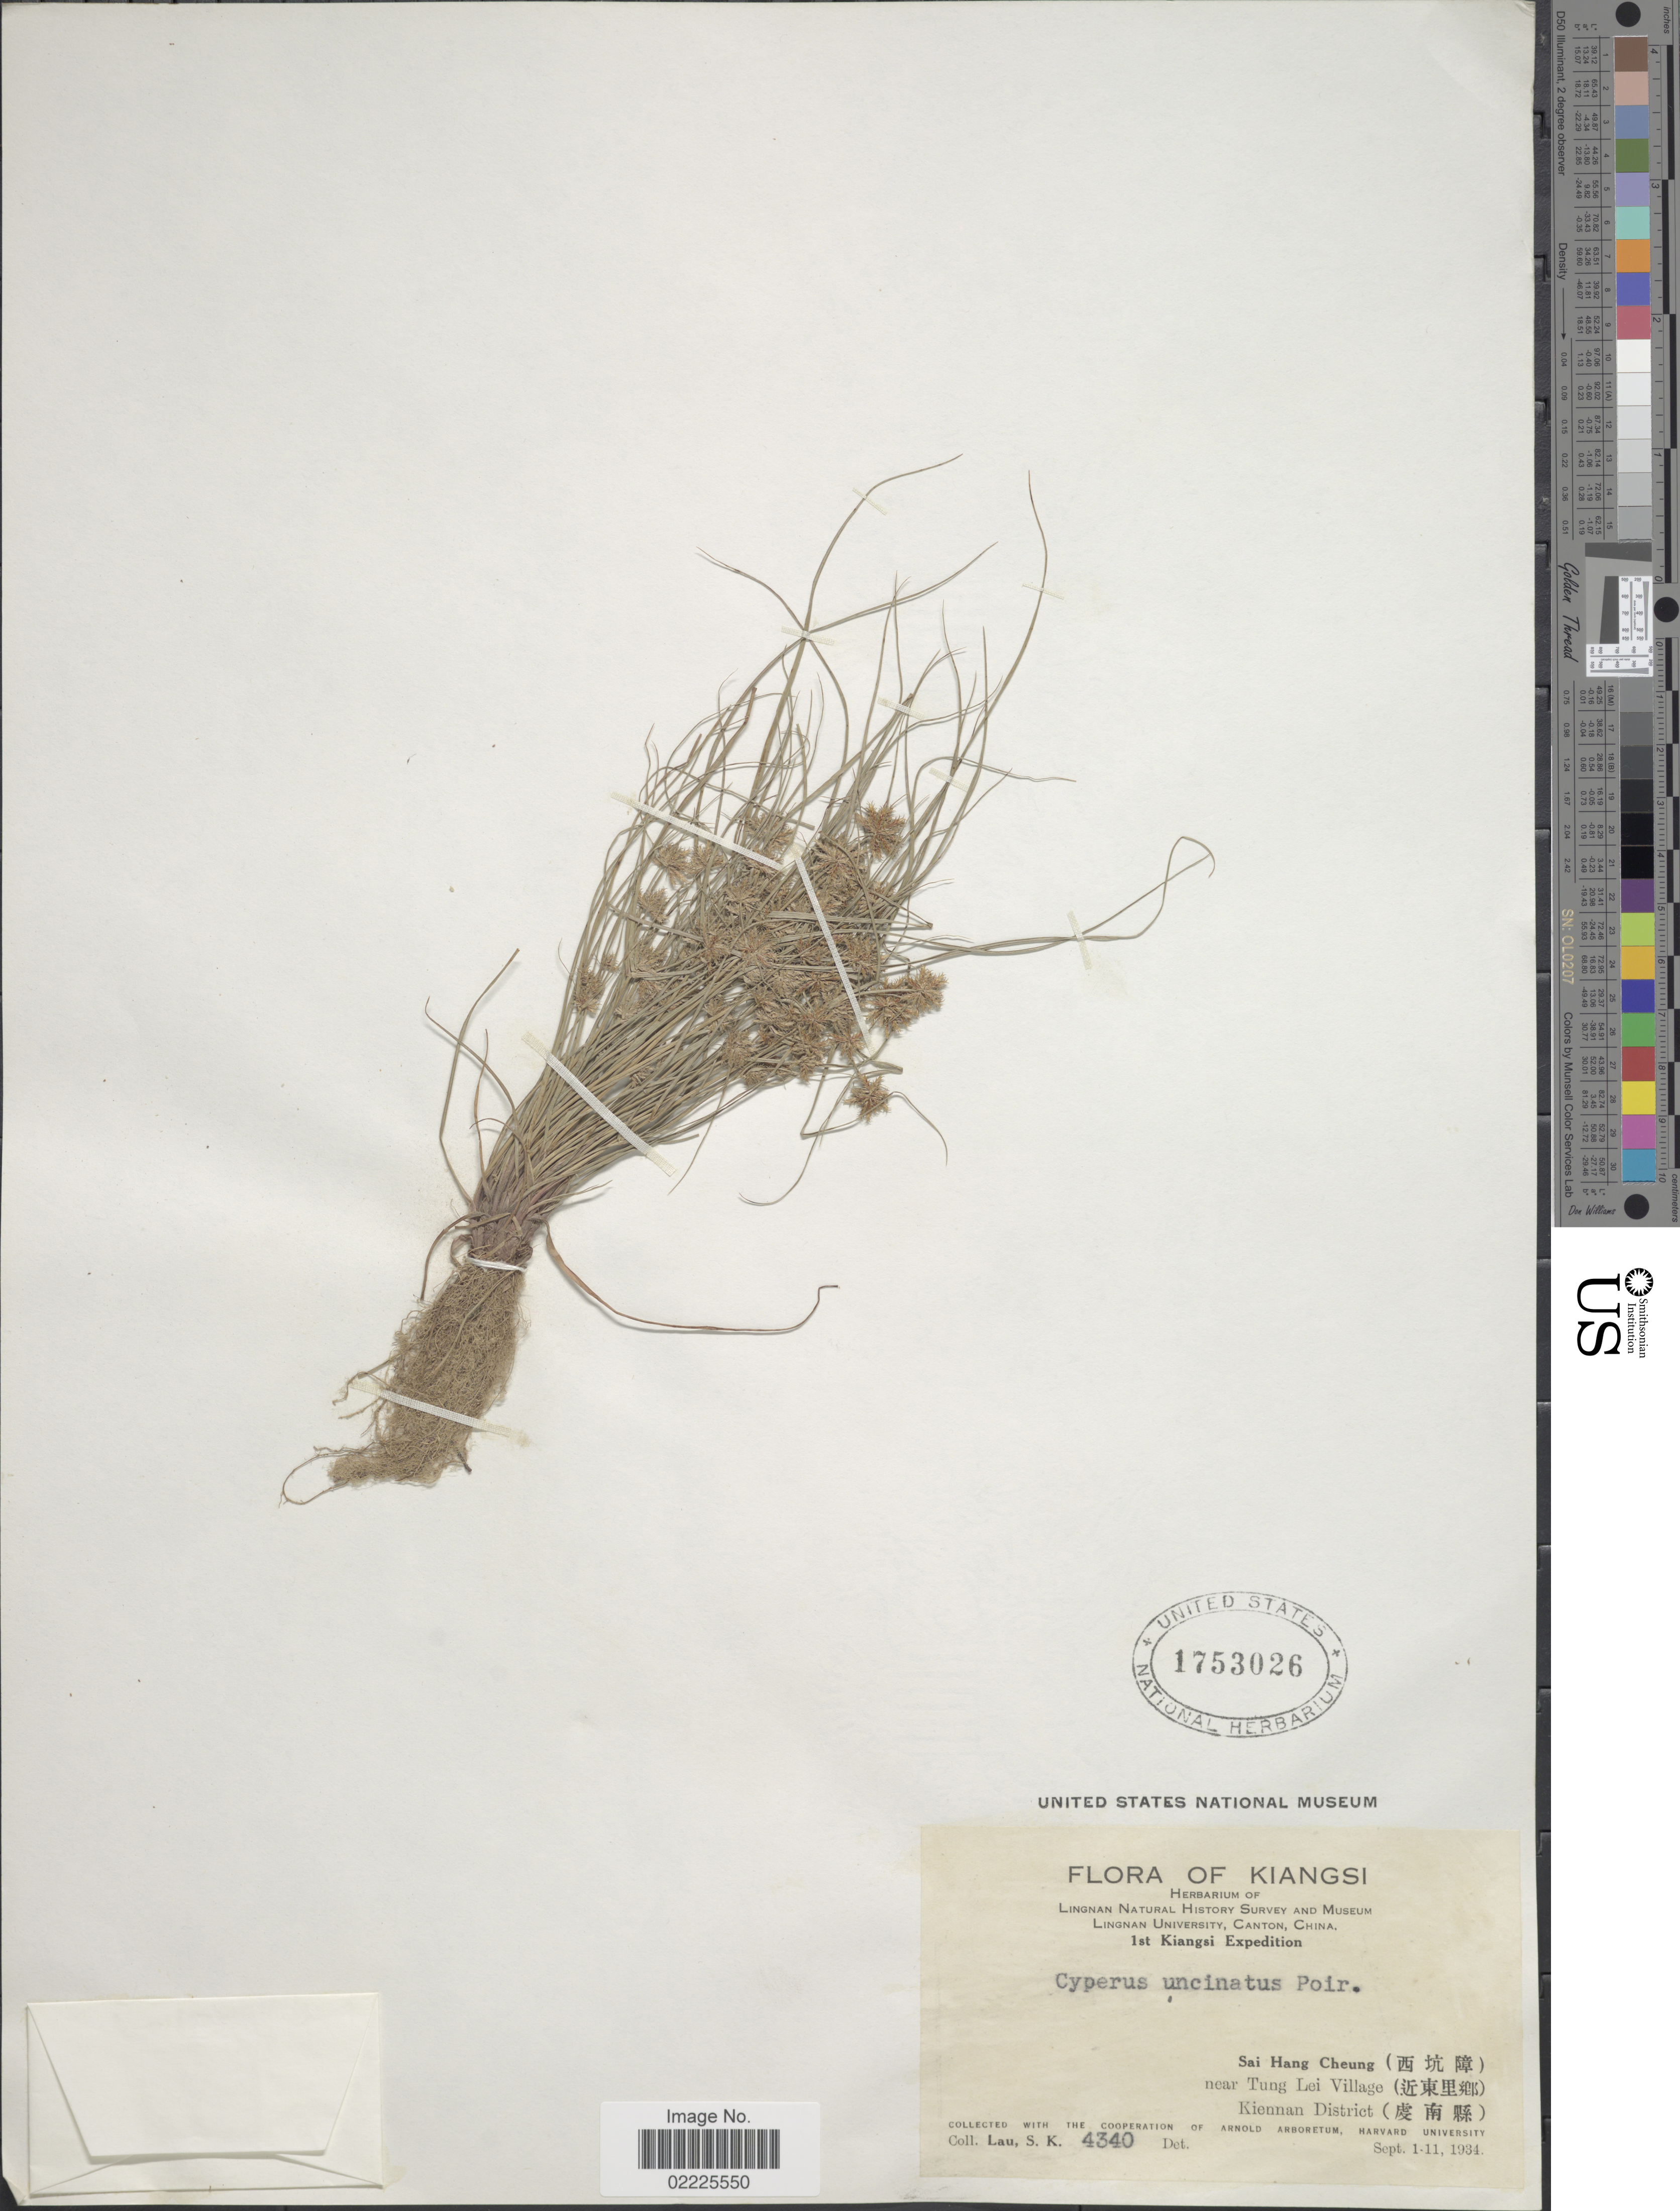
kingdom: Plantae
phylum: Tracheophyta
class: Liliopsida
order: Poales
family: Cyperaceae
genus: Cyperus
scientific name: Cyperus cuspidatus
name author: Kunth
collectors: S. K. Lau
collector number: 4340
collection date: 1934-09-01/1934-09-11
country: China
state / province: Jiangxi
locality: Kiangsi, Sai Hang Cheung (X) near Tung Lei Village (X) Kiennan District (X)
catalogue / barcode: US 1753026